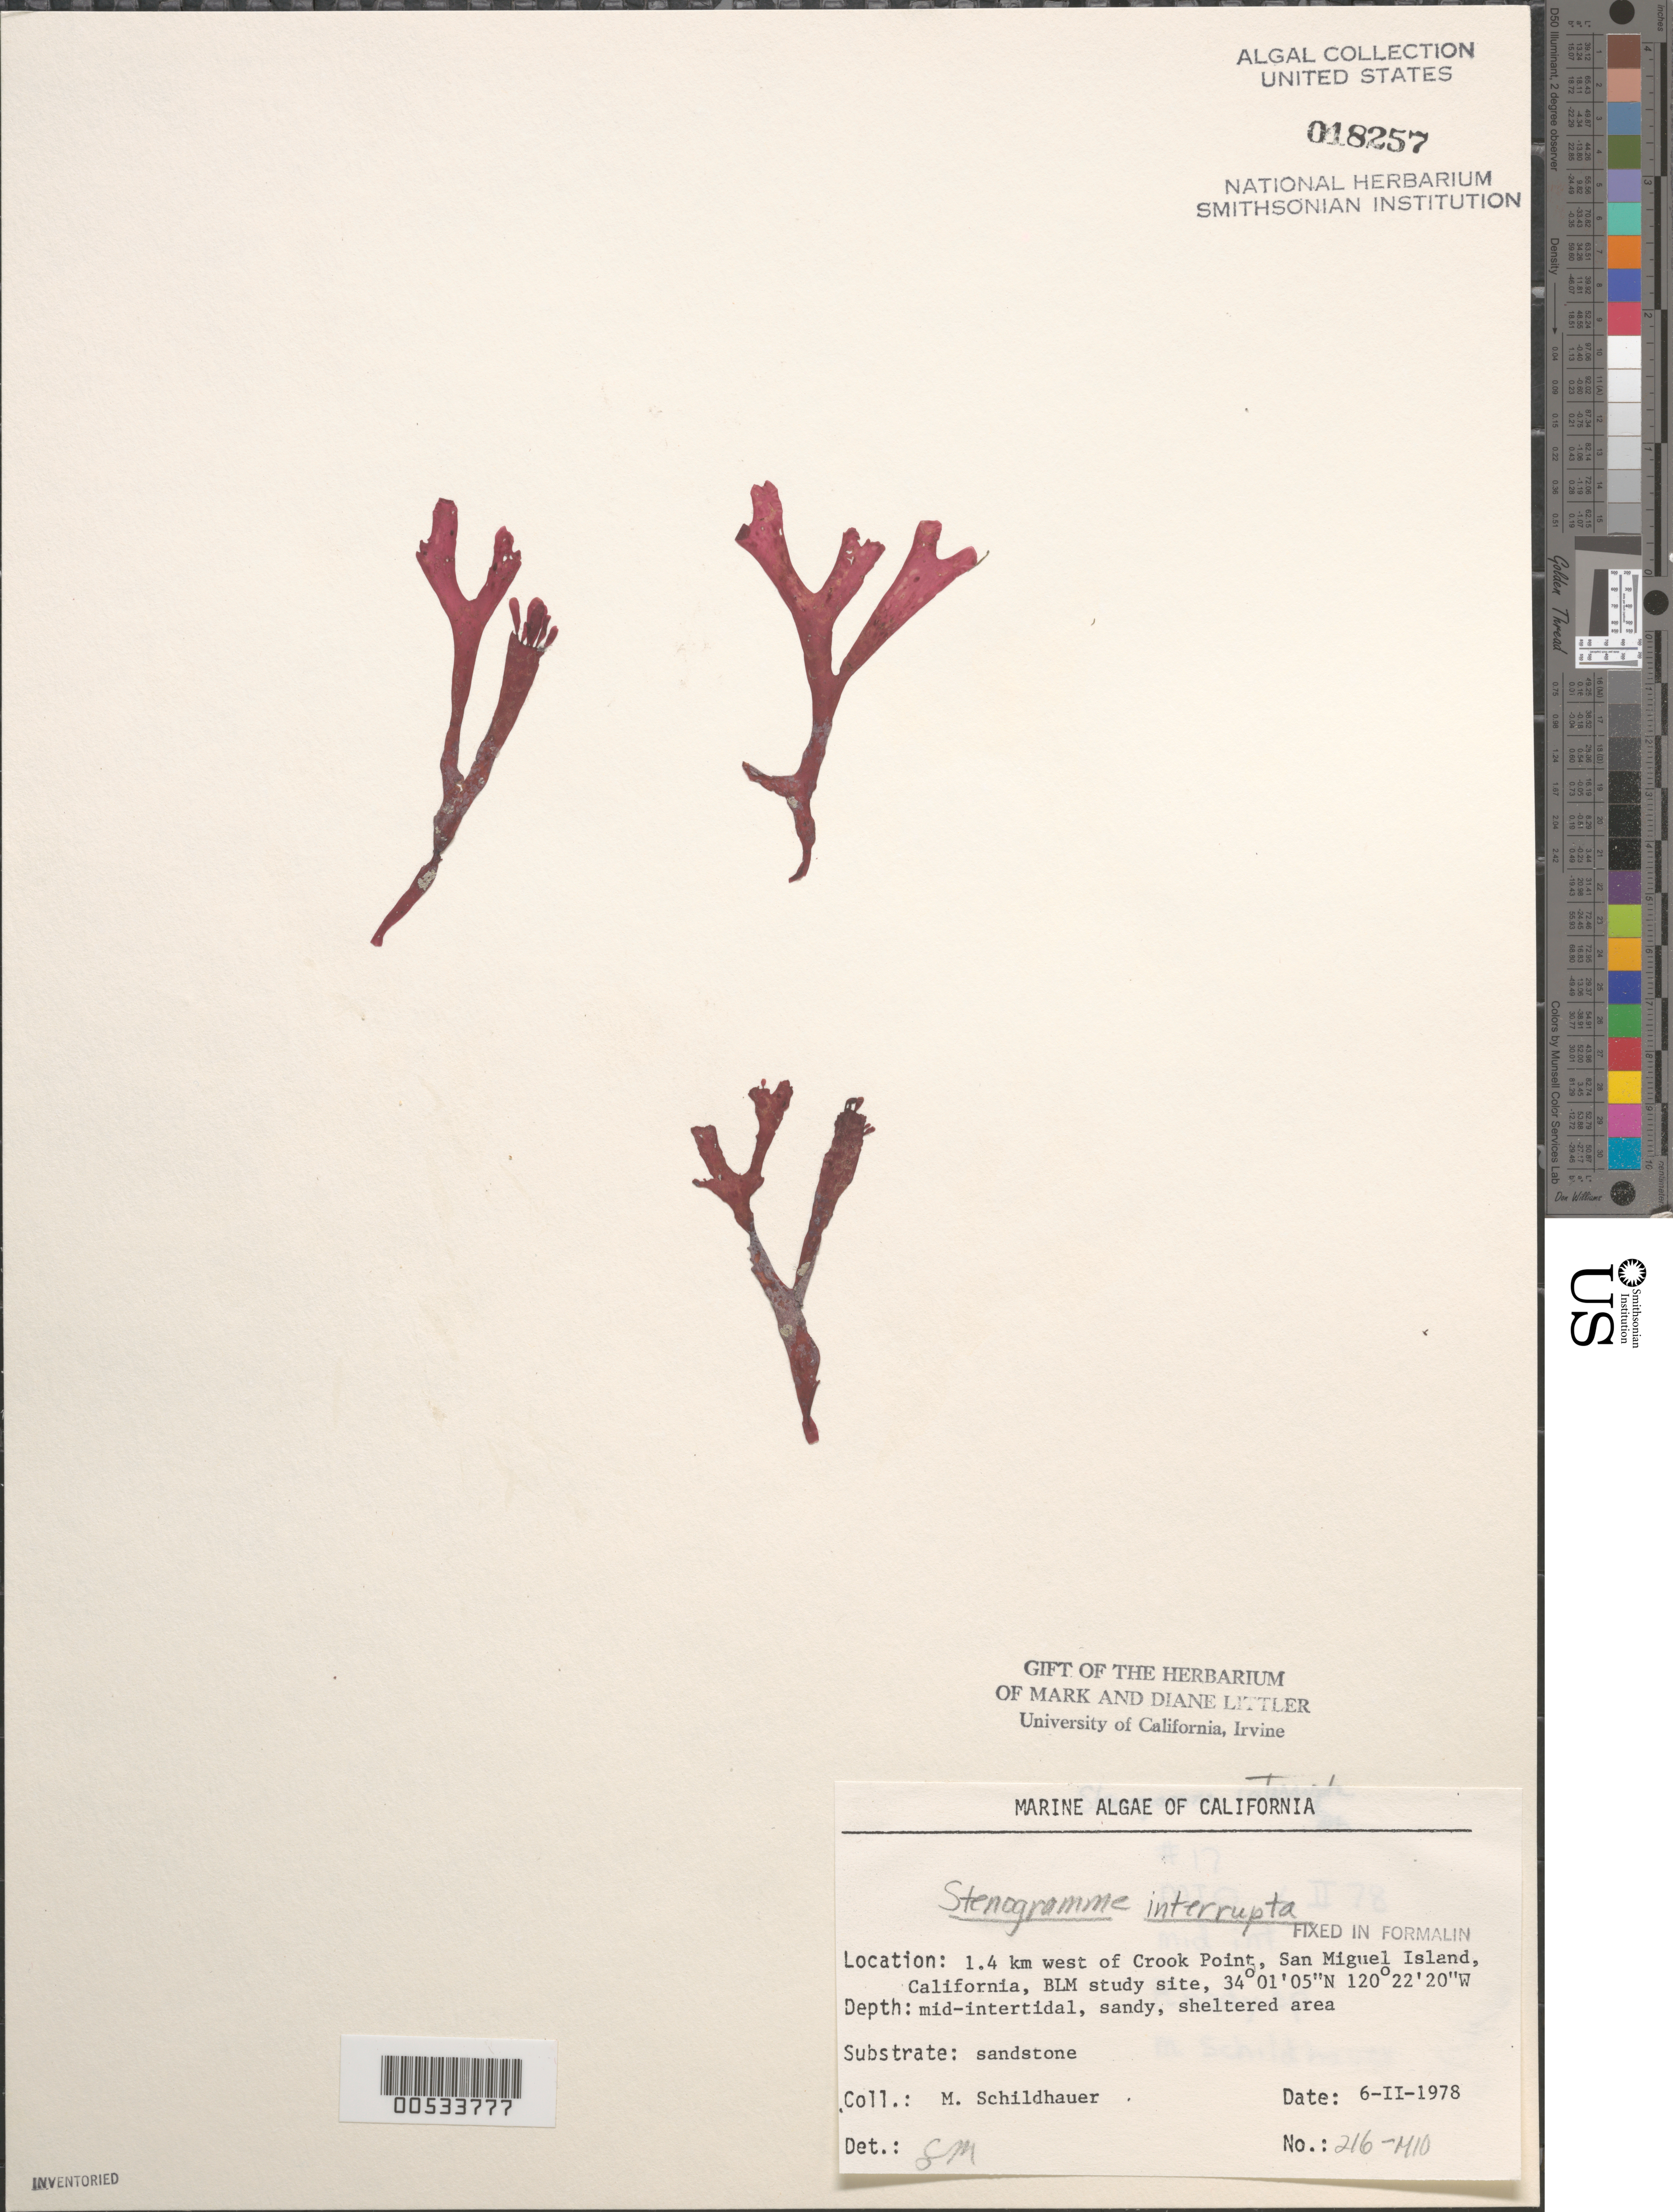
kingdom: Plantae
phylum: Rhodophyta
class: Florideophyceae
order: Gigartinales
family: Phyllophoraceae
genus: Stenogramma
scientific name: Stenogramma interruptum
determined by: Murray, S. N.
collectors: M. Schildhauer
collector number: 216-mio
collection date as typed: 06 Feb 1978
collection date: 1978-02-06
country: United States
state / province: California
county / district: Santa Barbara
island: San Miguel Island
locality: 1.4 km north of Crook Point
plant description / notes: BLM-SOCALBIGHT Rocky Intertidal Survey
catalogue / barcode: US 18257